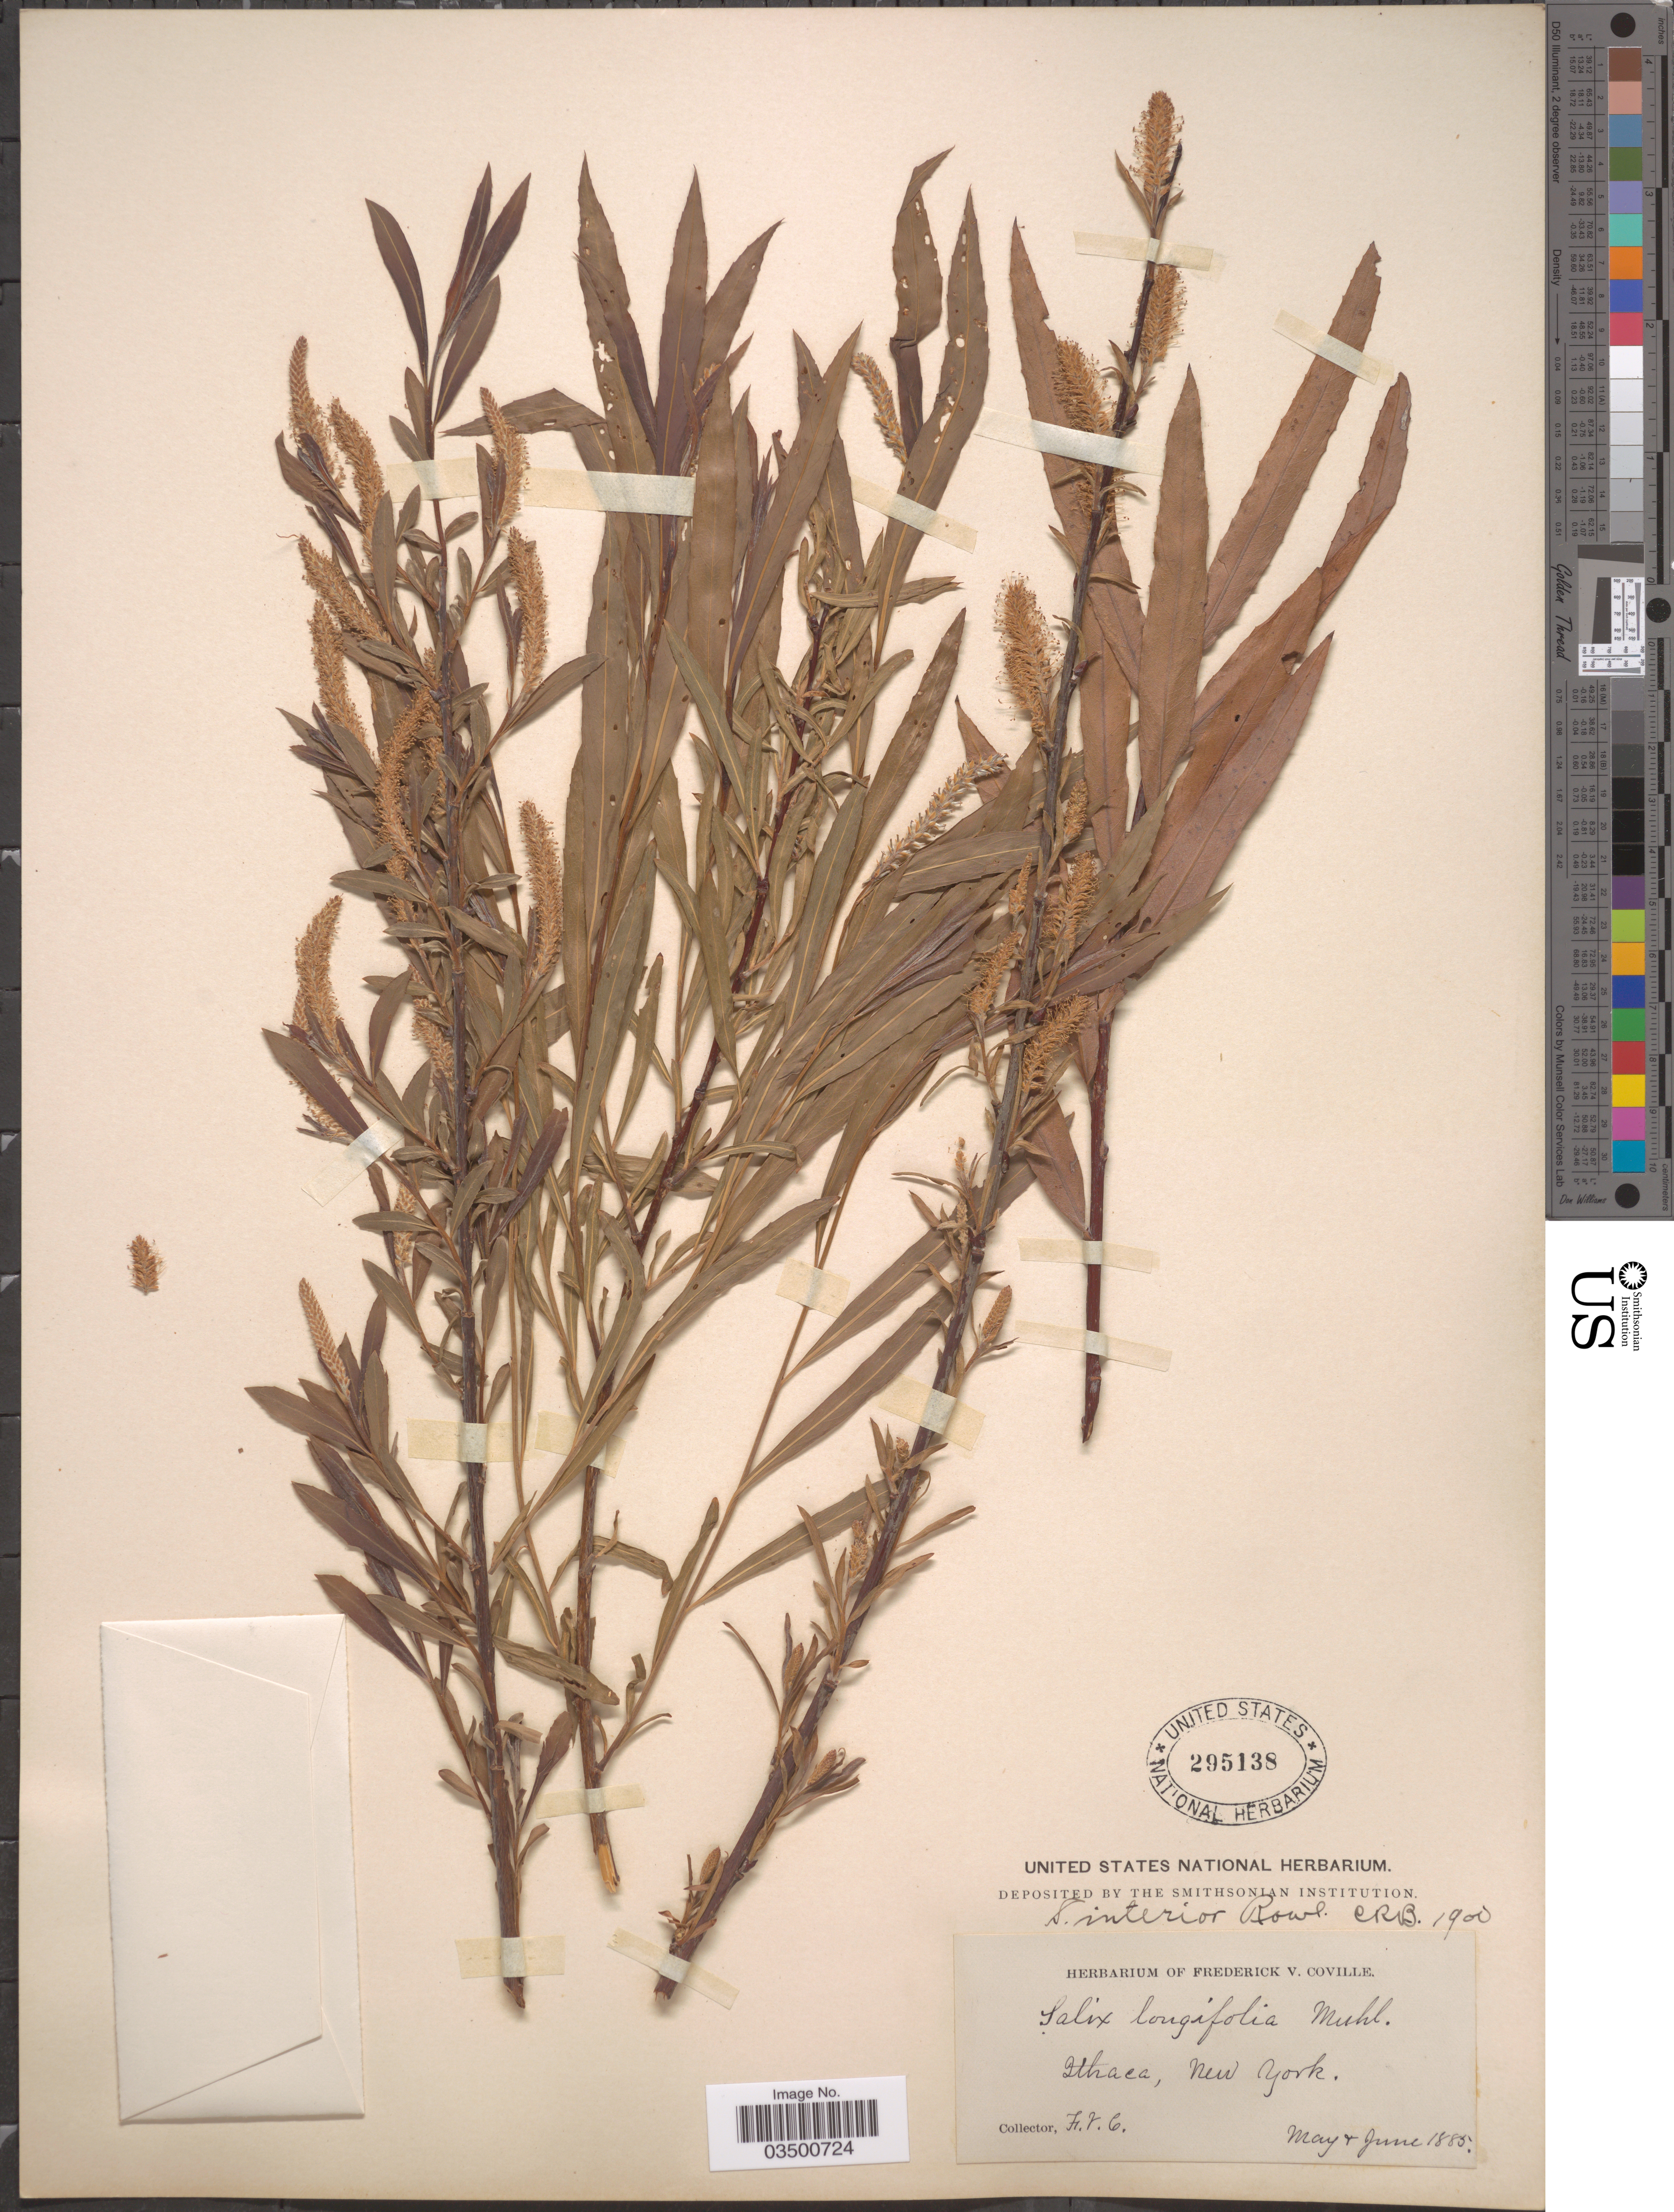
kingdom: Plantae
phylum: Tracheophyta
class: Magnoliopsida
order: Malpighiales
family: Salicaceae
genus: Salix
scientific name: Salix interior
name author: Rowlee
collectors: F. V. Coville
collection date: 1885-05/1885-06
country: United States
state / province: New York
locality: Ithaca.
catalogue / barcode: US 295138